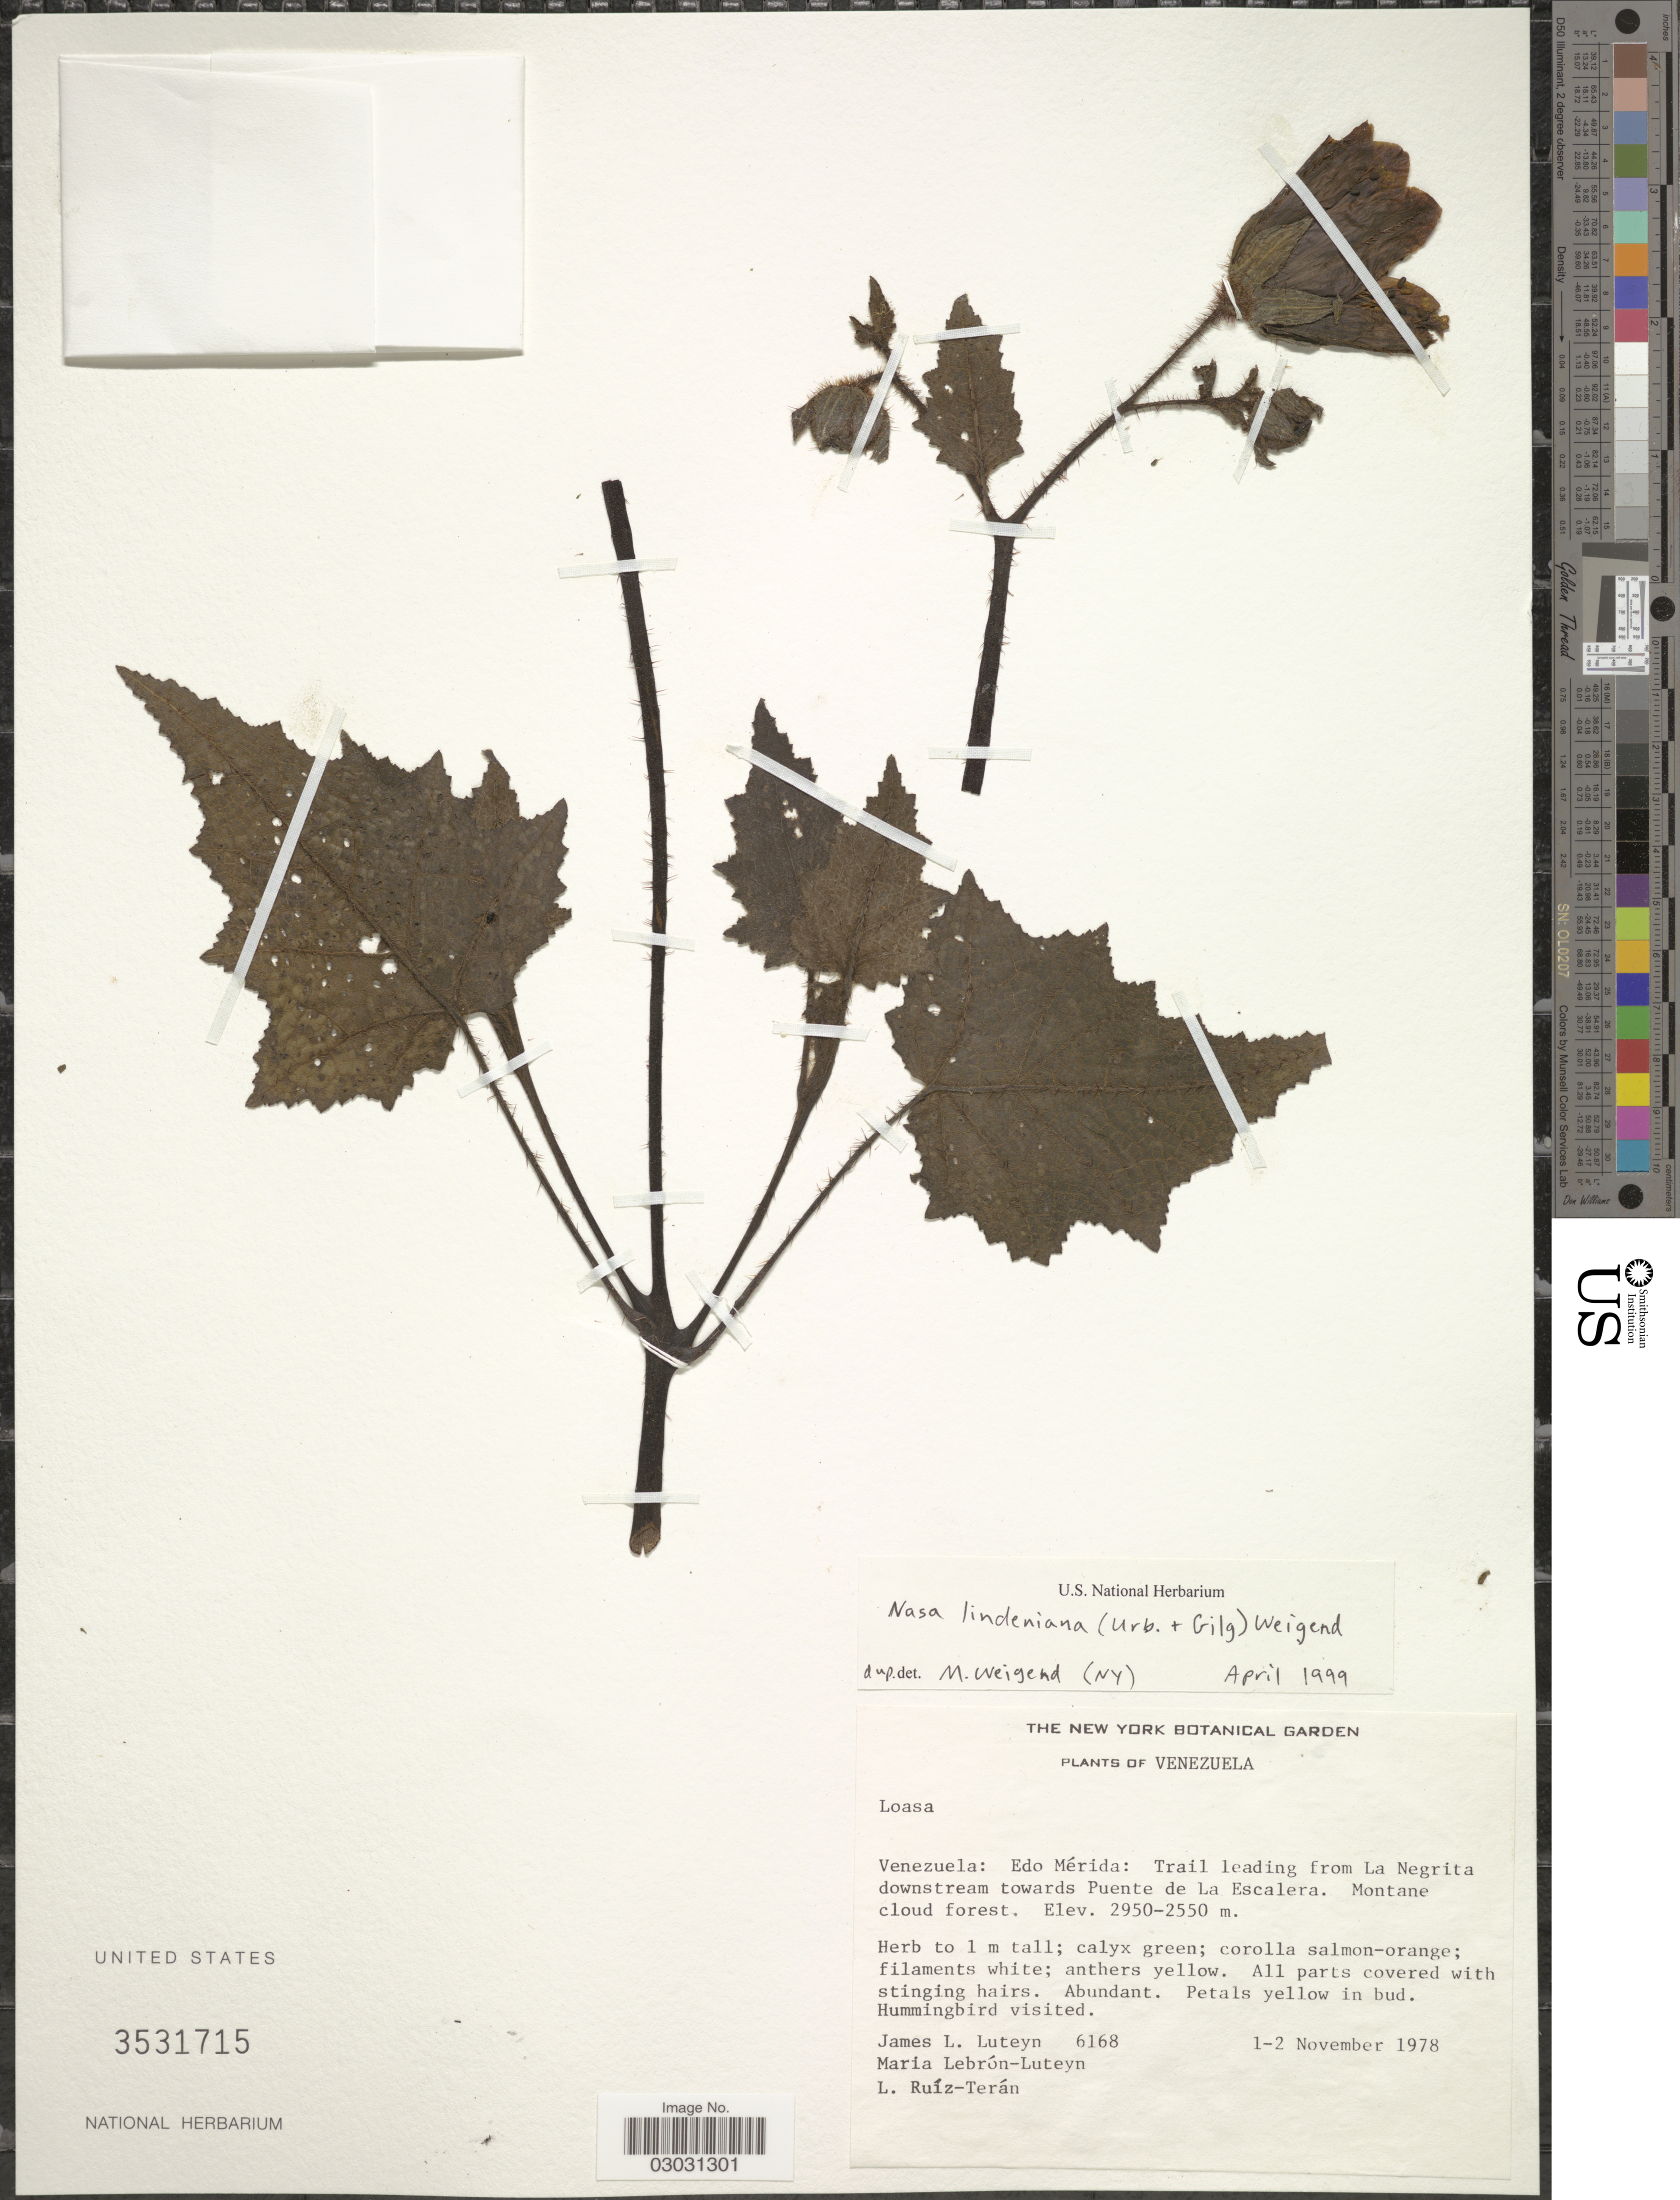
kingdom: Plantae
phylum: Tracheophyta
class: Magnoliopsida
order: Cornales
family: Loasaceae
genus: Nasa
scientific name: Nasa lindeniana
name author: (Urb. & Gilg) Weigend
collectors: J. L. Luteyn, M. L. Lebrón-Luteyn & L. E. Ruíz-Terán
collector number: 6168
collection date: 1978-11-01/1978-11-02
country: Venezuela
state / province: Mérida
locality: Trail leading from La Negrita downstream towards Puente de la Escalera.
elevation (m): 2550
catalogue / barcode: US 3531715